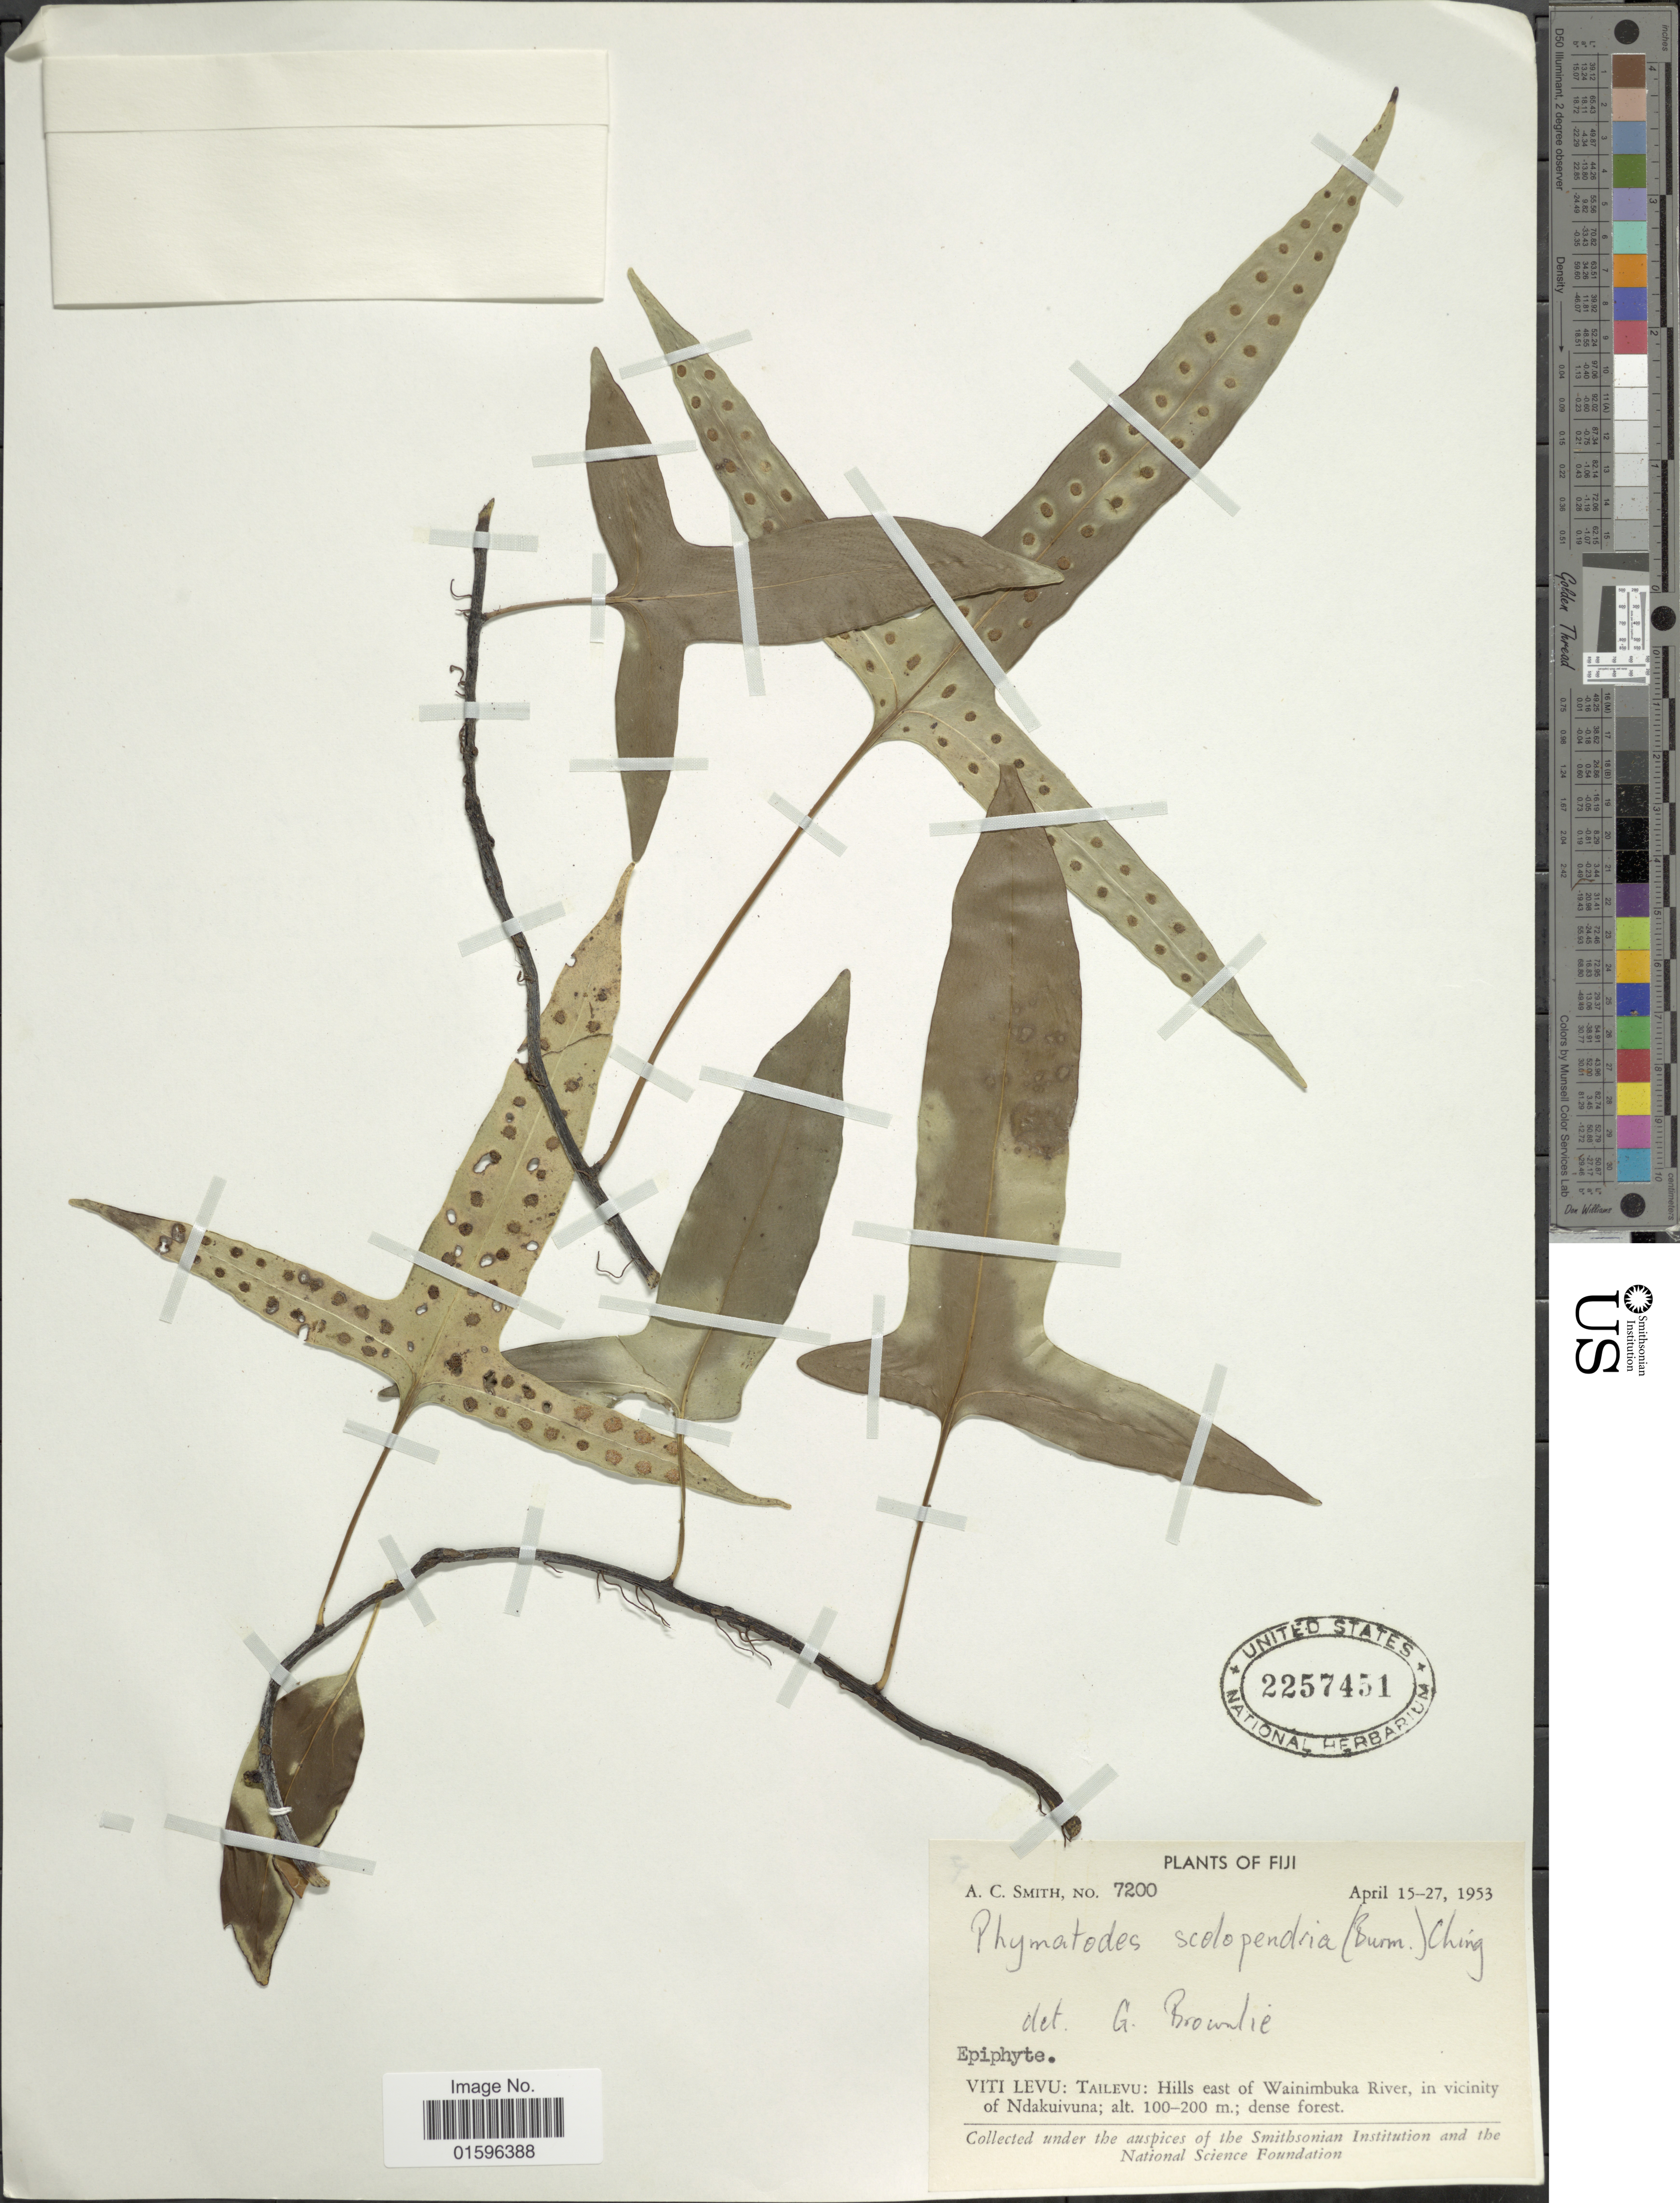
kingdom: Plantae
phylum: Tracheophyta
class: Polypodiopsida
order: Polypodiales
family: Polypodiaceae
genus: Polypodium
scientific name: Polypodium scolopendria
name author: Burm. f.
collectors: A. C. Smith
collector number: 7200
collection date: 1953-04-15/1953-04-27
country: Fiji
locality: Fiji, Viti Levu: Tailevu: Hills east of Wainimbuka River, in vicinity of Ndakuivuna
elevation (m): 100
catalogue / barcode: US 2257451